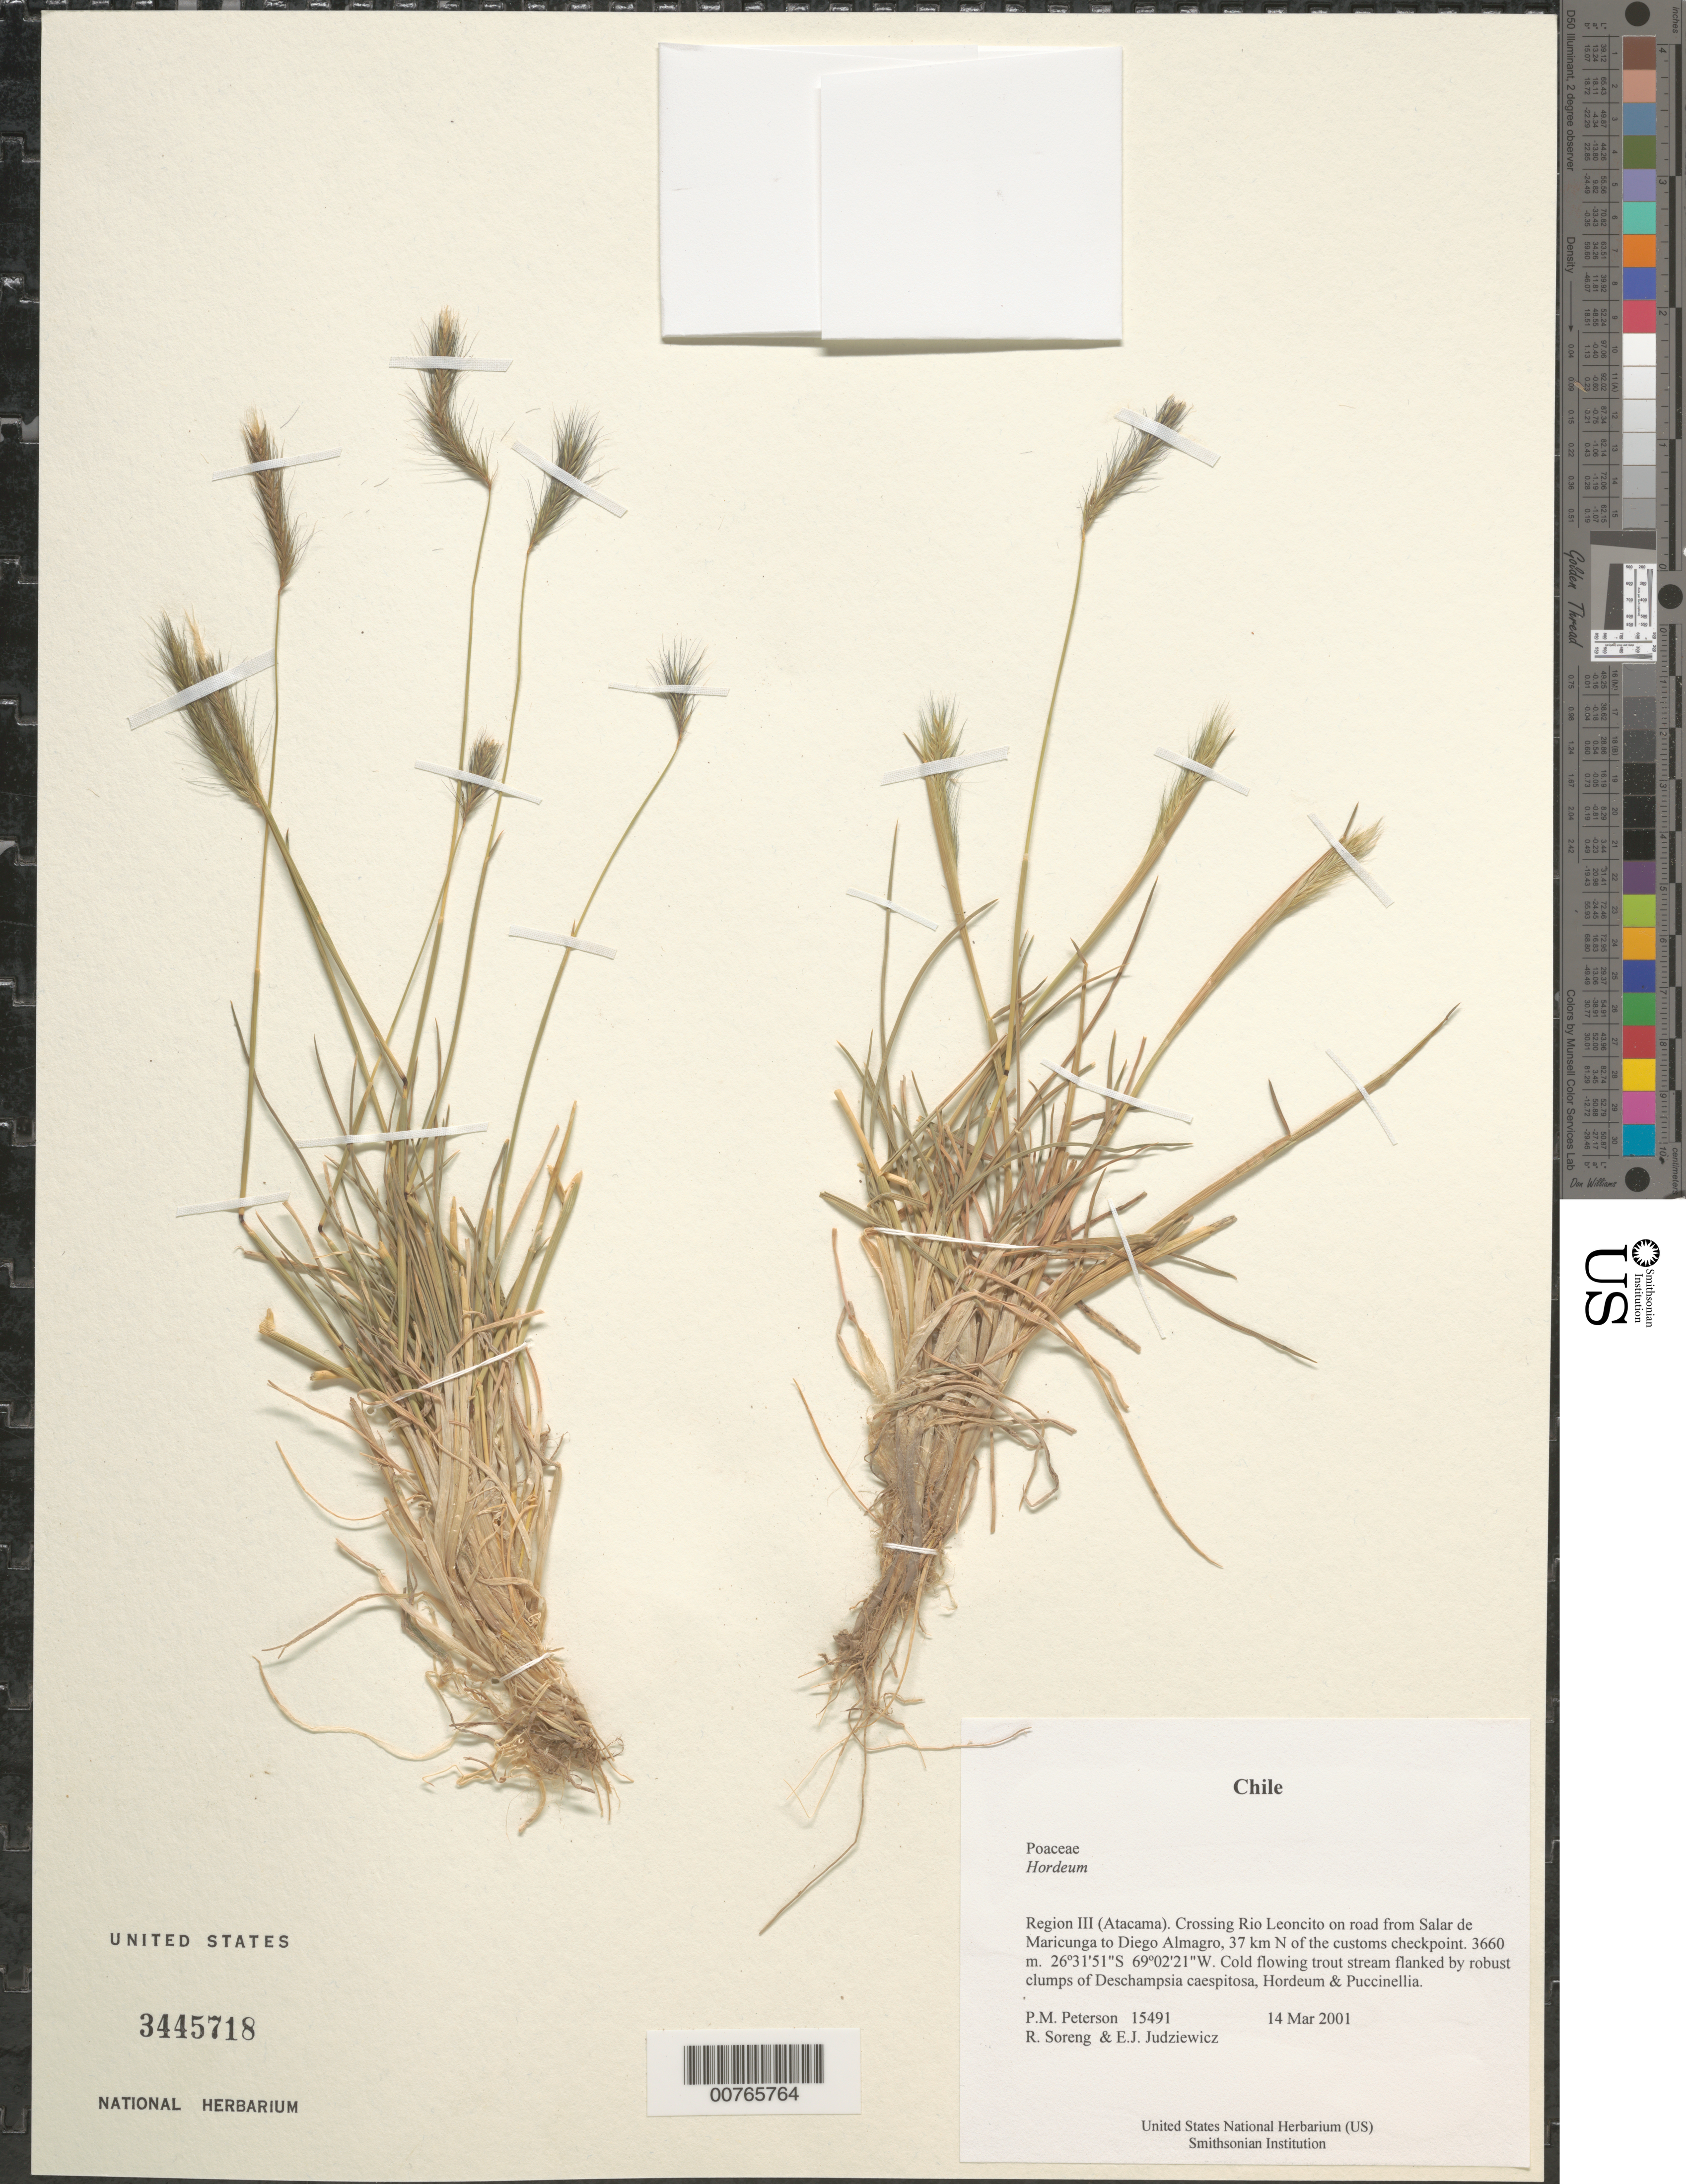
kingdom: Plantae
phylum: Tracheophyta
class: Liliopsida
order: Poales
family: Poaceae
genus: Hordeum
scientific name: Hordeum sp.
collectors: P. M. Peterson, R. J. Soreng & E. J. Judziewicz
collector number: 15491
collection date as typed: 14 Mar 2001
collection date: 2001-03-14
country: Chile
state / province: Atacama (III)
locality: Crossing Rio Leoncito on road from Salar de Maricunga to Diego Almagro, 37 km N of the customs checkpoint.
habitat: Cold flowing trout stream flanked by robust clumps of Deschampsia caespitosa, Hordeum & Puccinellia.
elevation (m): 3660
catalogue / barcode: US 3445718